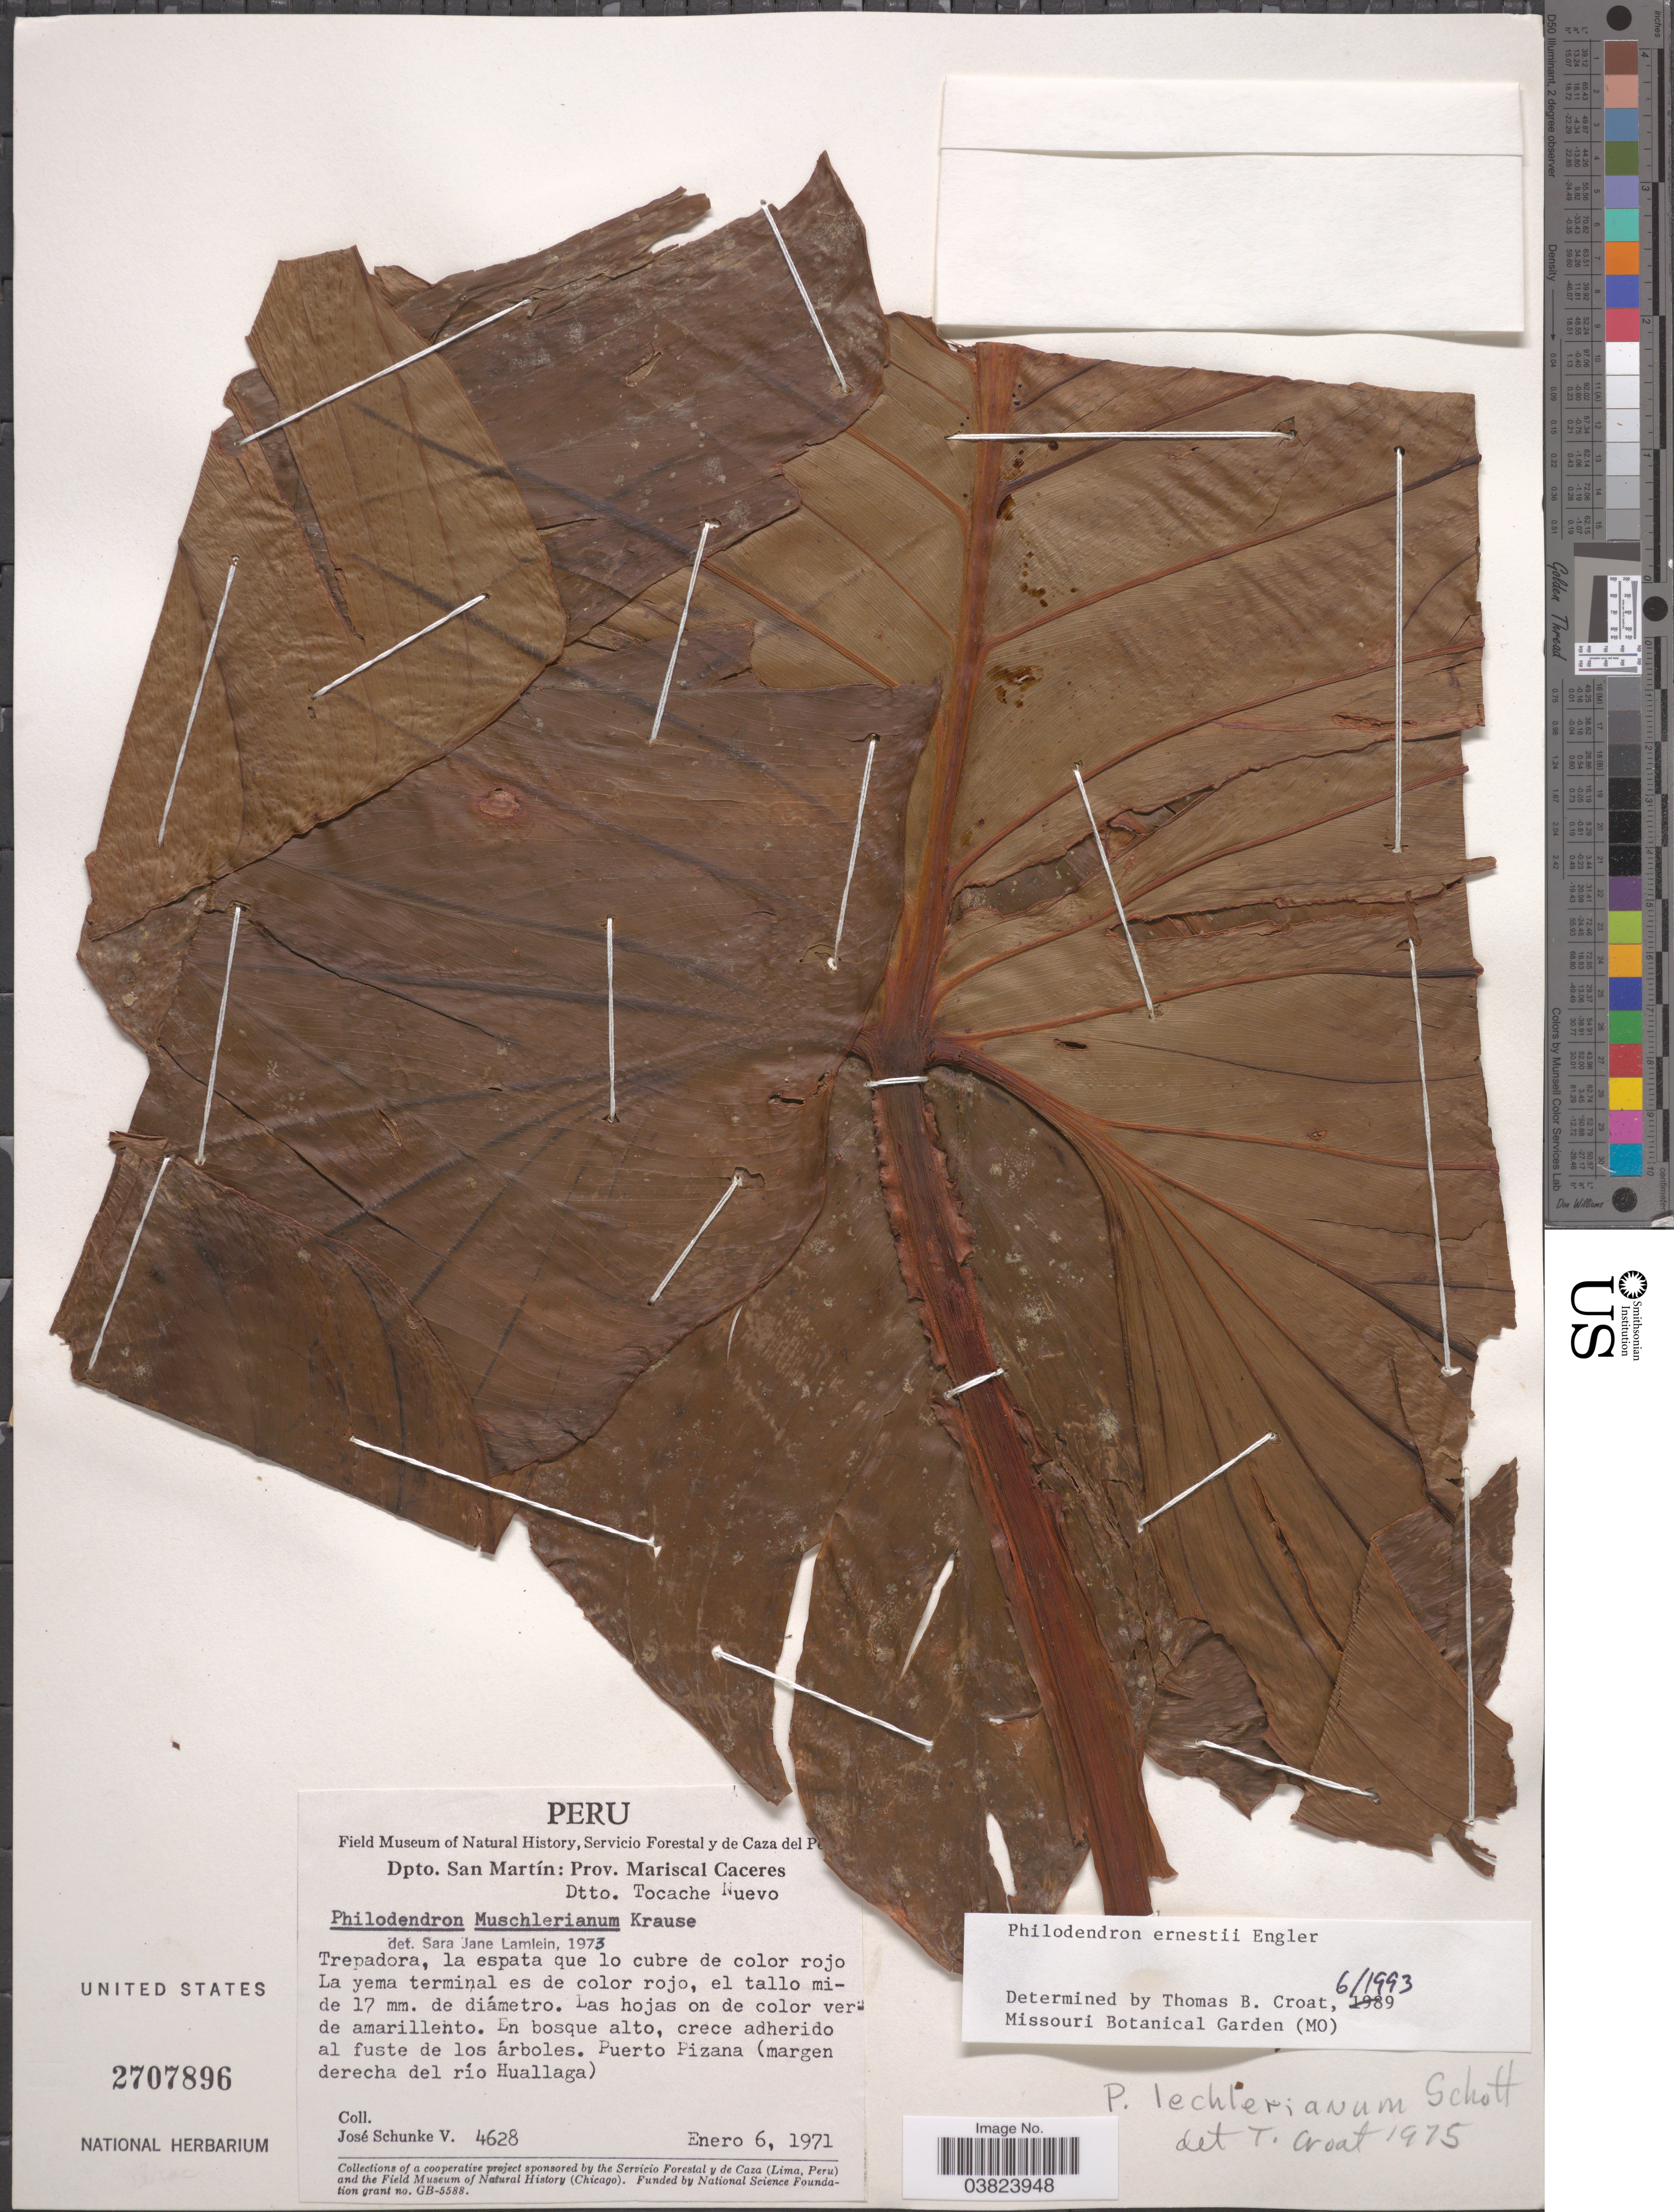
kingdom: Plantae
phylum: Tracheophyta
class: Liliopsida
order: Alismatales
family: Araceae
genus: Philodendron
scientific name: Philodendron erubescens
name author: K. Koch & Augustin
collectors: J. Schunke Vigo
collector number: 4628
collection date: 1971-01-06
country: Peru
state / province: San Martín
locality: Dpto. San Martín: Prov. Mariscal Caceres. Dtto. Tocache Nuevo. Puerto Pizana (margen derecha del río Huallaga).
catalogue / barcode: US 2707896